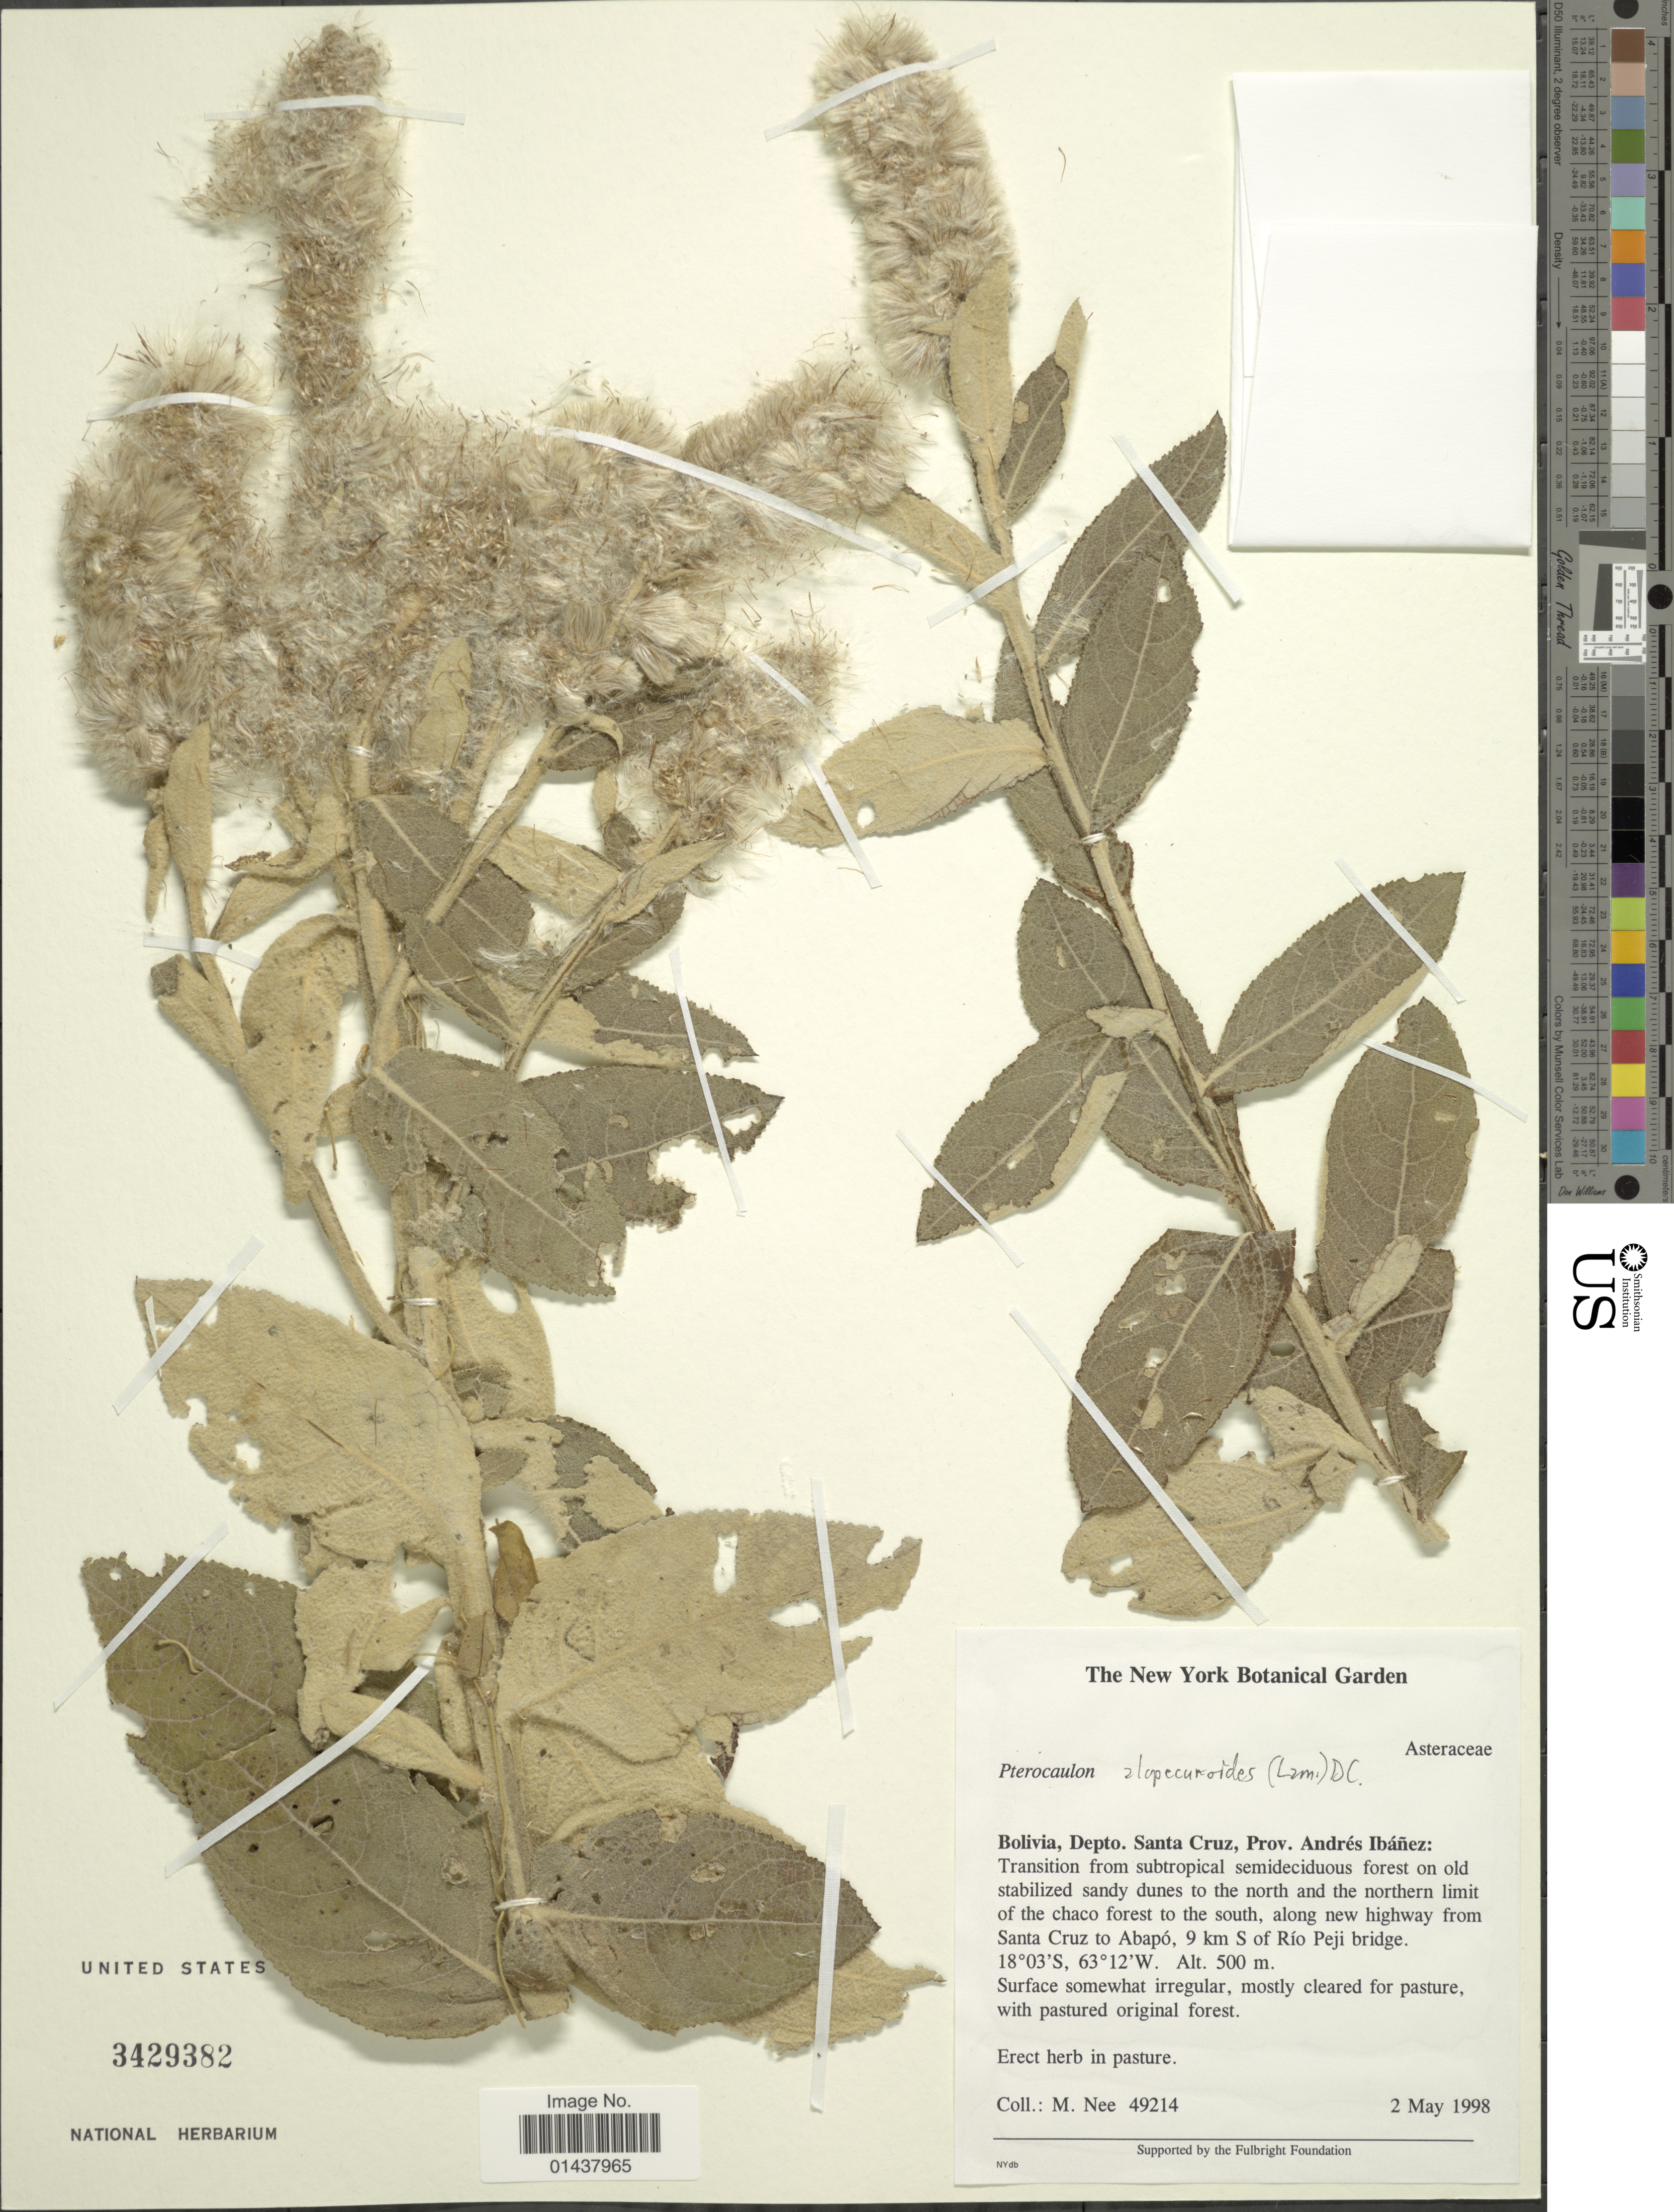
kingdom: Plantae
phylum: Tracheophyta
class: Magnoliopsida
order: Asterales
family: Asteraceae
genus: Pterocaulon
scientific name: Pterocaulon alopecuroides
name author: (Lam.) DC.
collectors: M. Nee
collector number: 49214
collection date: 1998-05-02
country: Bolivia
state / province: Santa Cruz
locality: Prov. Andres Ibanez: Transition from subtropical semideciduous forest on old stabilized sandy dunes to the north and the northern limit of the chaco forest to the south, along new highway from Santa Cruz to Abapo, 9 km S of Rio Peji bridge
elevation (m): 500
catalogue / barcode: US 3429382